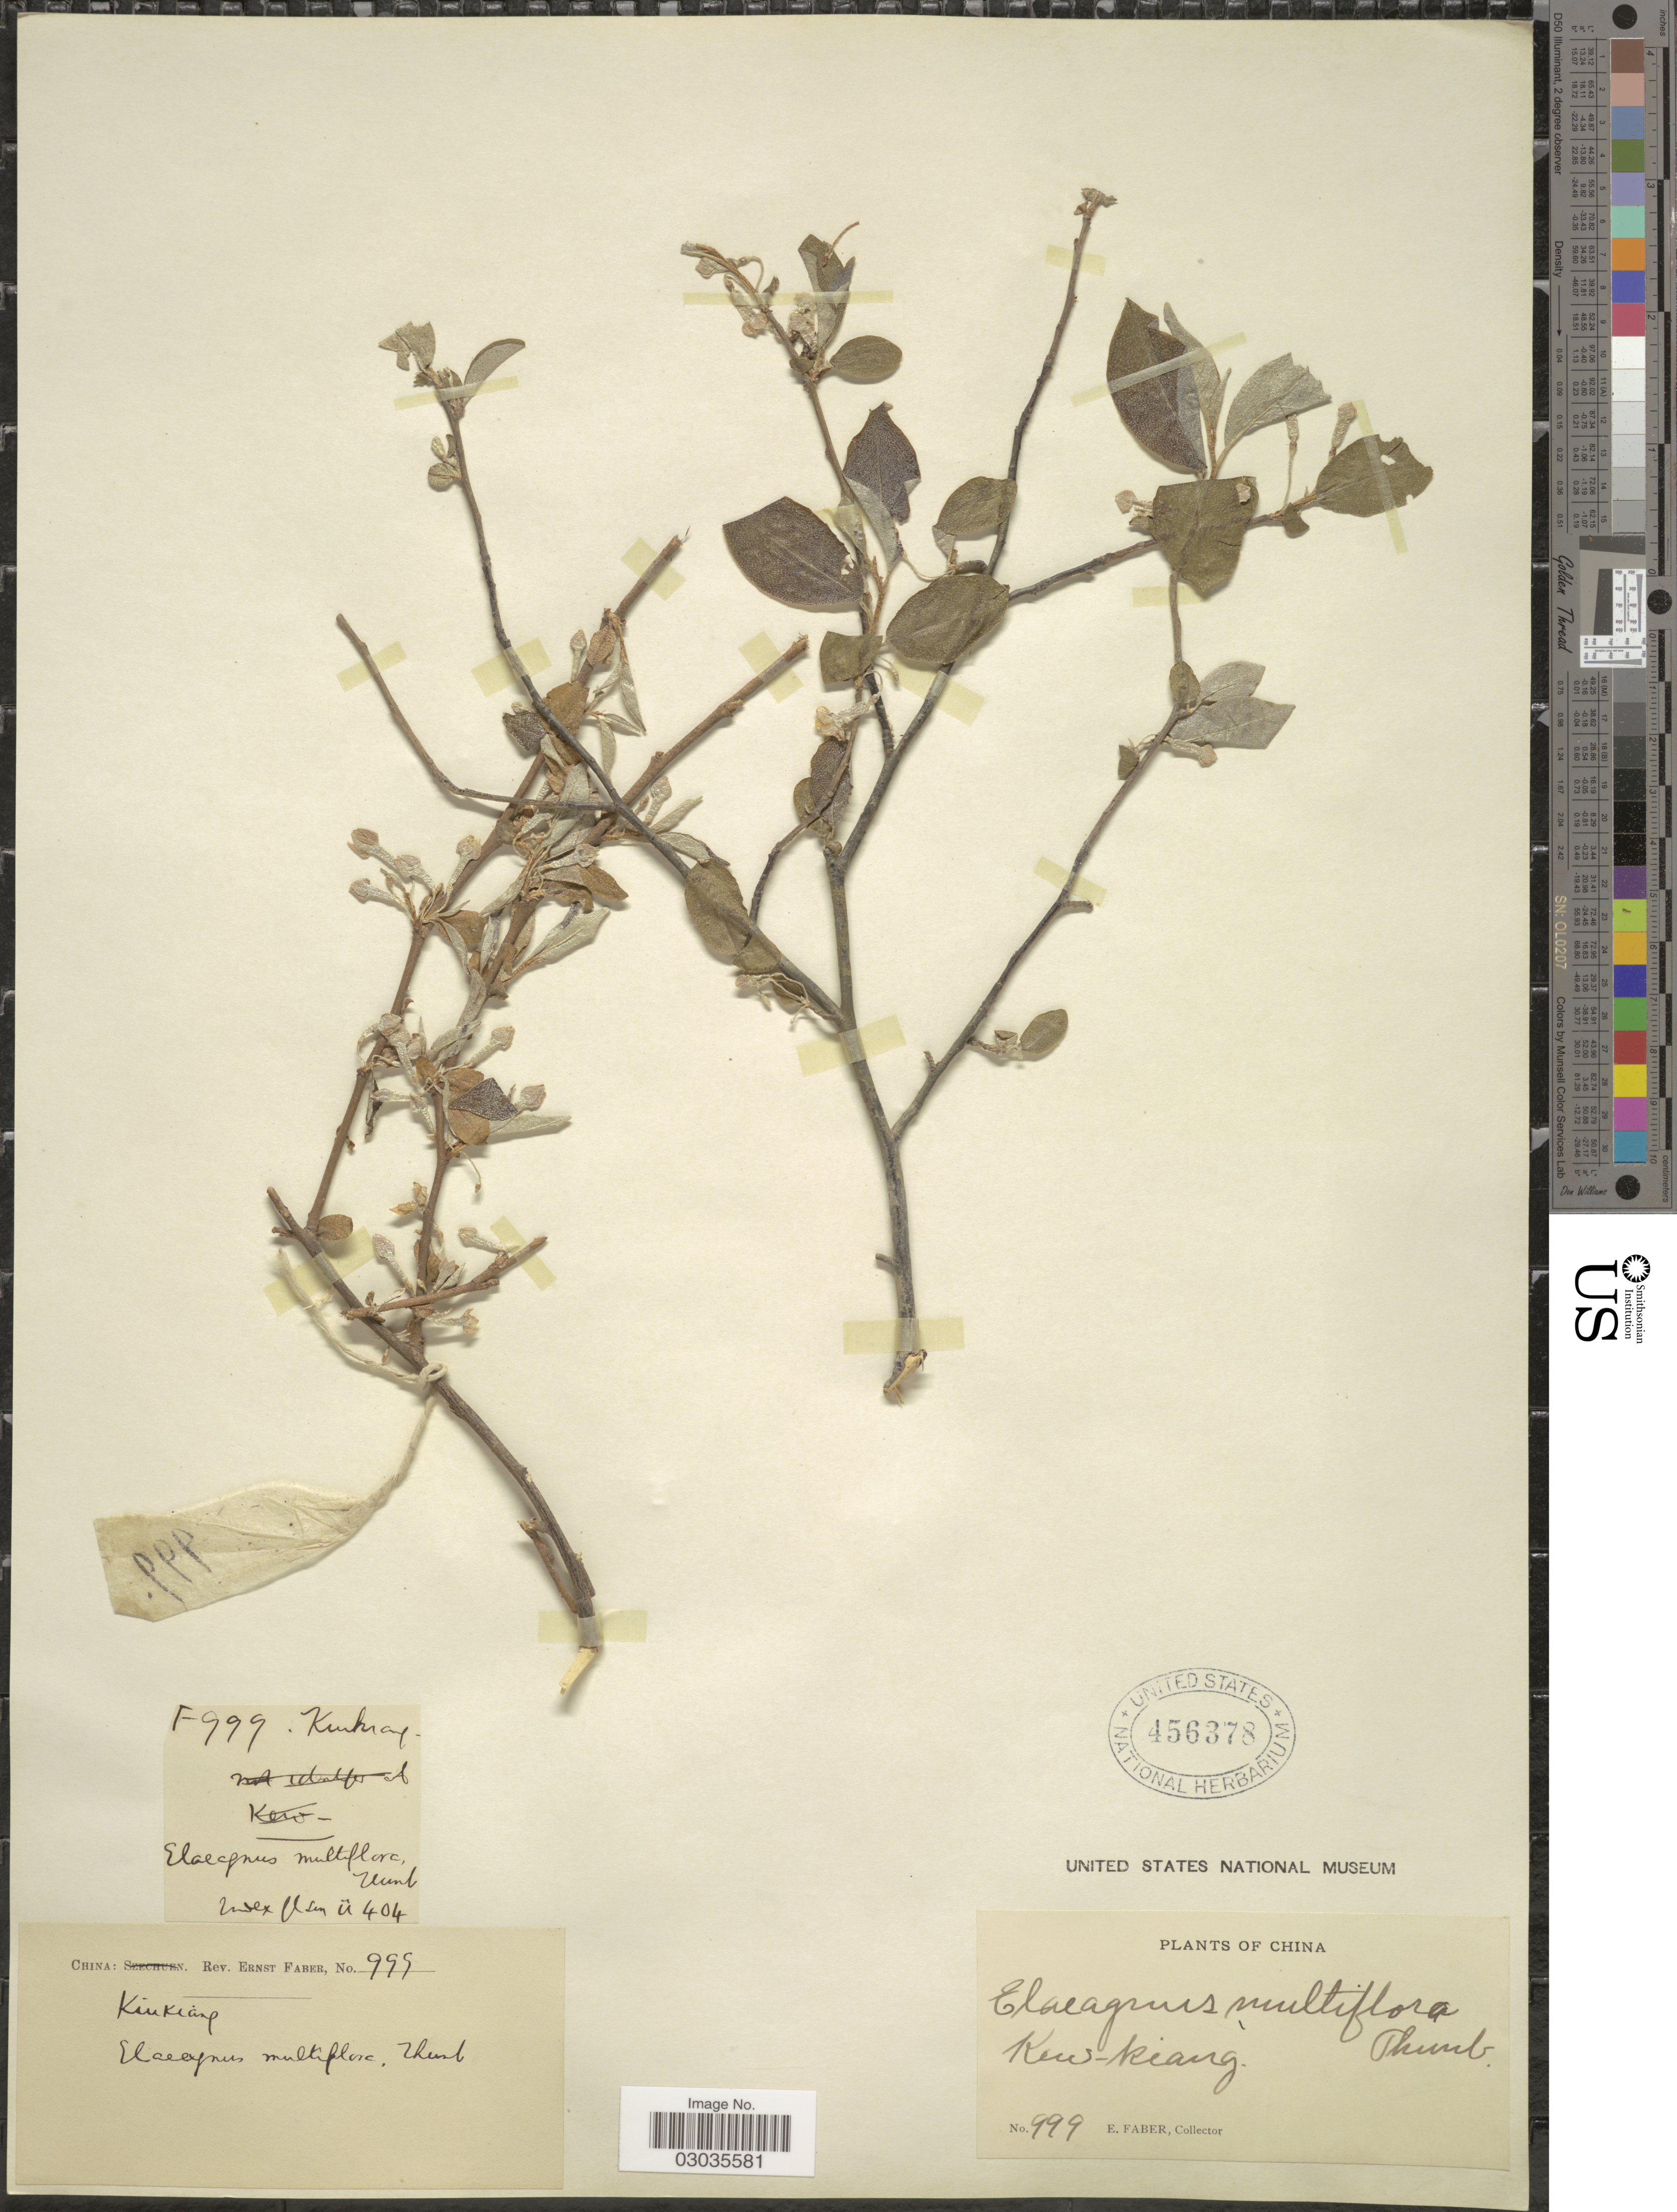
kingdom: Plantae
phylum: Tracheophyta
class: Magnoliopsida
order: Rosales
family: Elaeagnaceae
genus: Elaeagnus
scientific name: Elaeagnus multiflora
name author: Thunb.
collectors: E. Faber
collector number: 999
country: China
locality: Kiu Kiang.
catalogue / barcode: US 456378